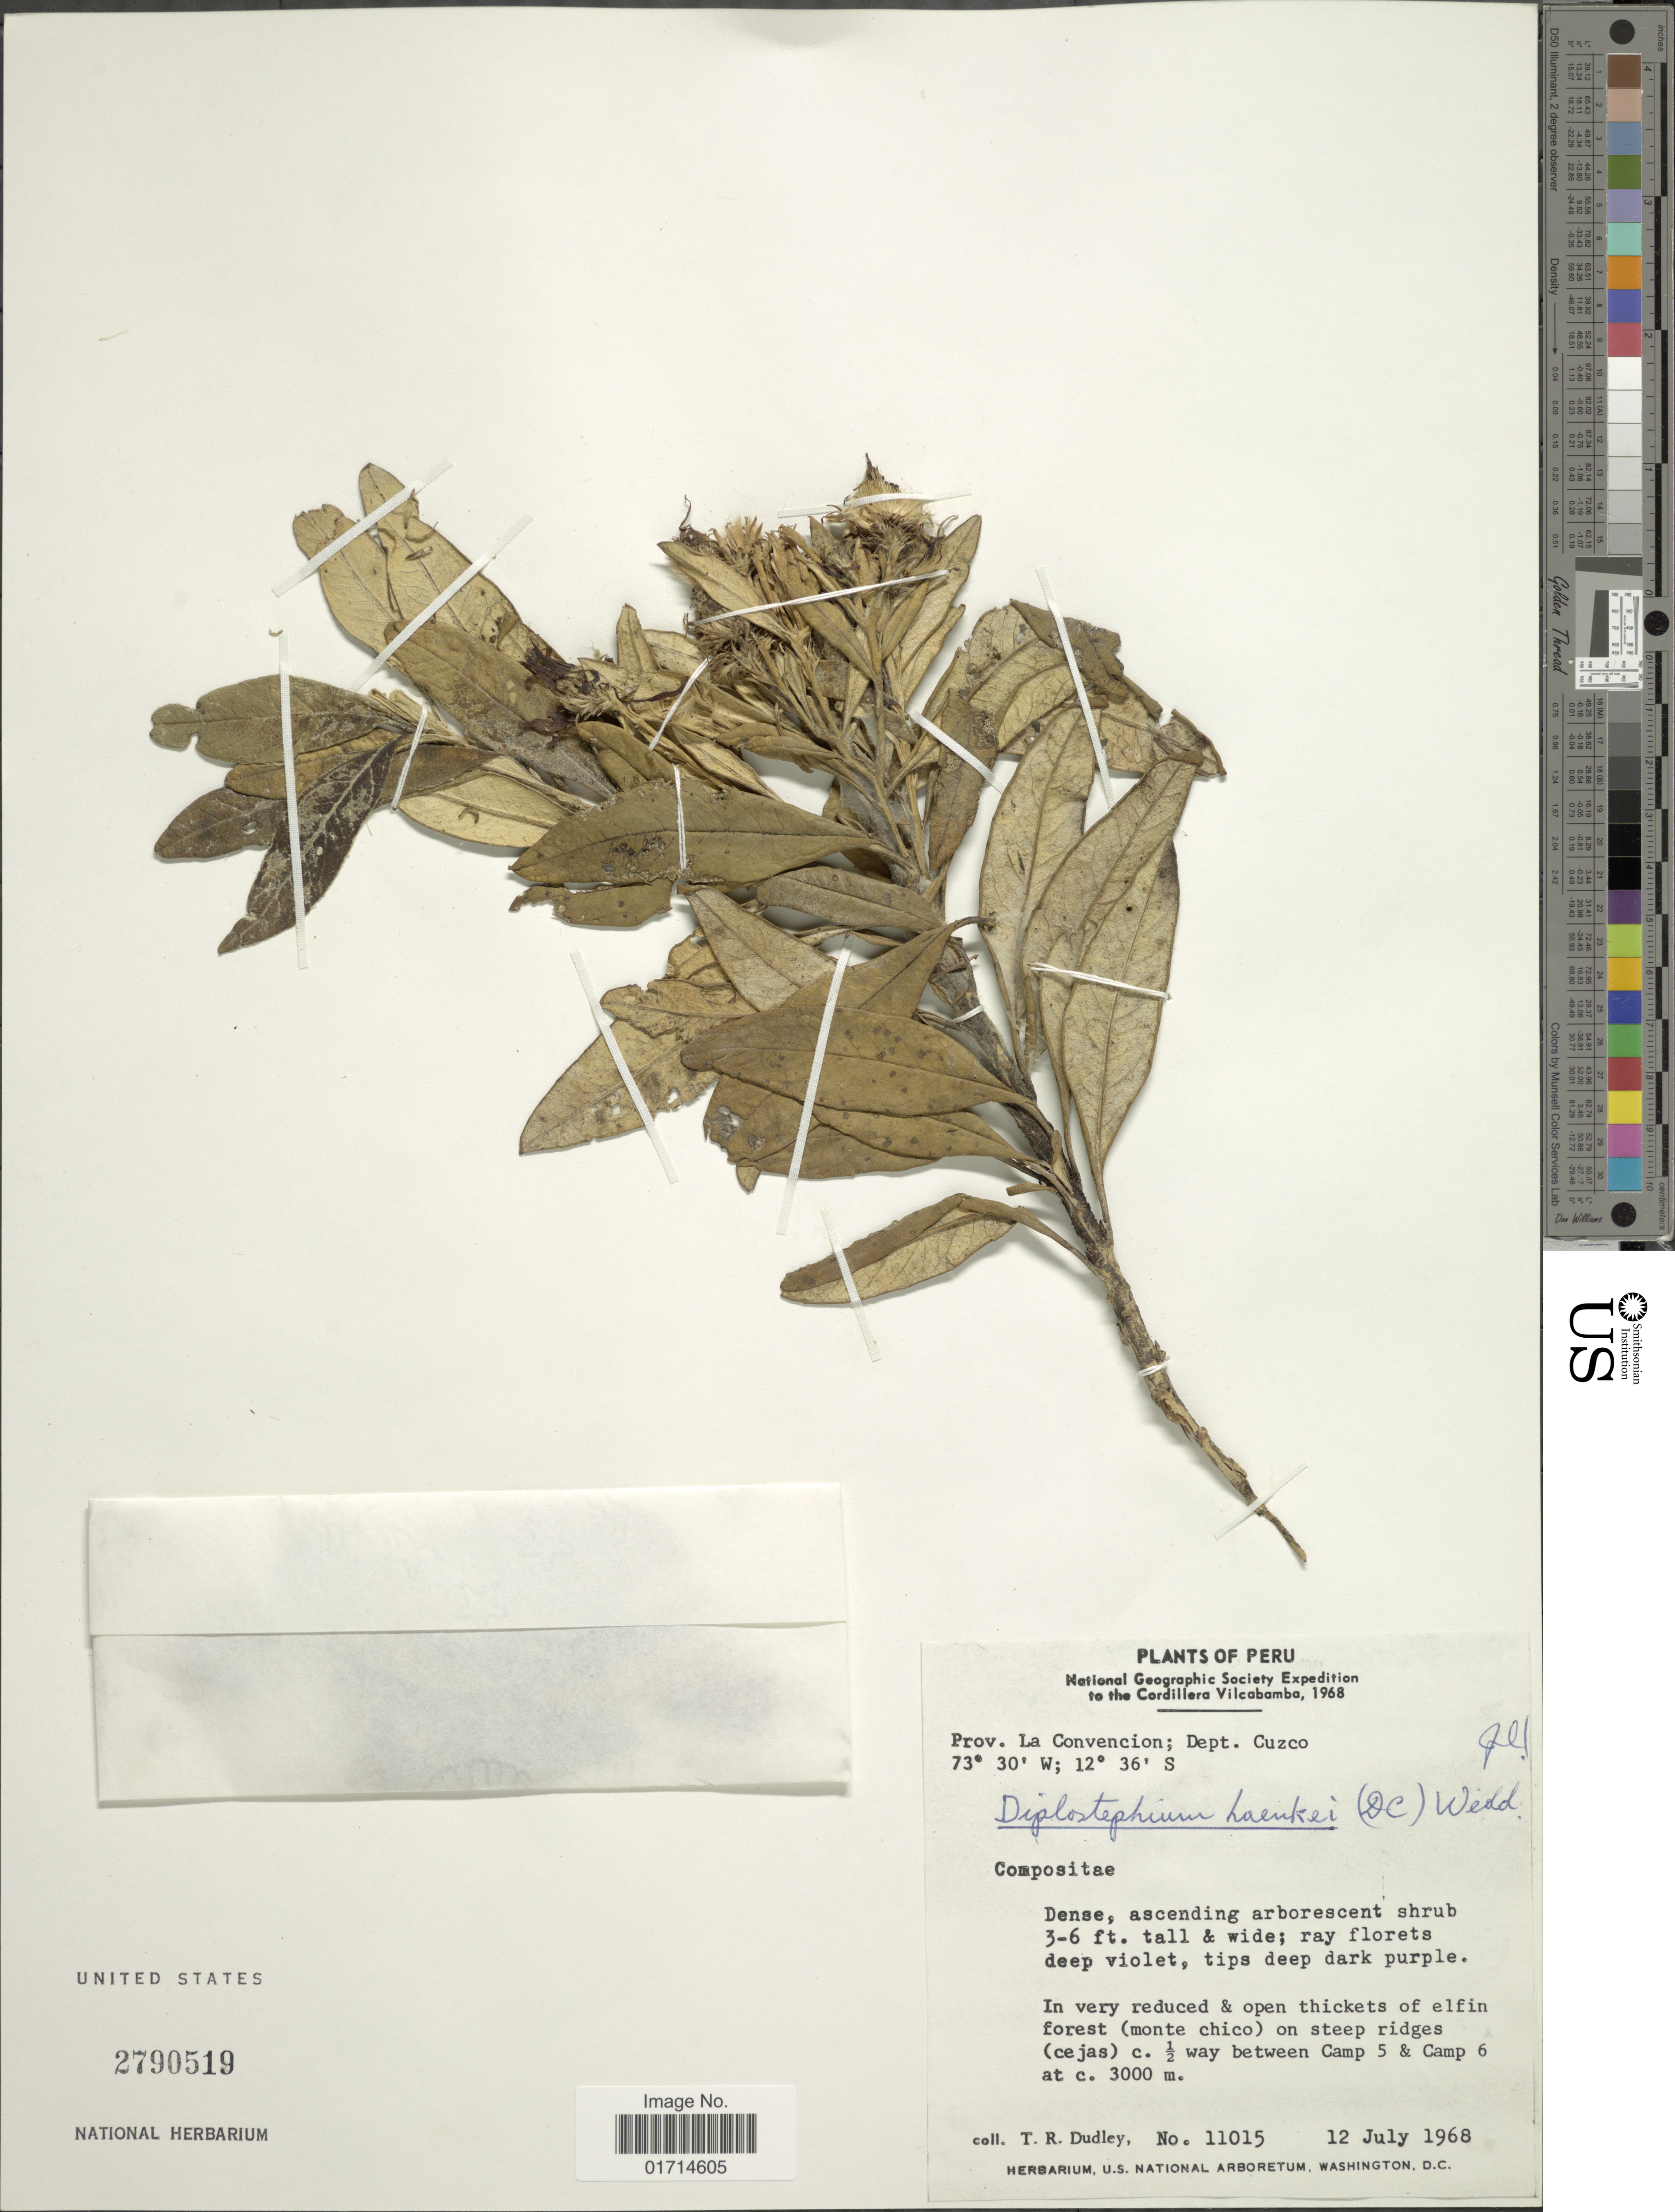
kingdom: Plantae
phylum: Tracheophyta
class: Magnoliopsida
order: Asterales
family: Asteraceae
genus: Diplostephium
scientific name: Diplostephium haenkei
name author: (DC.) Wedd.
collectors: T. R. Dudley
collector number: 11015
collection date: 1968-07-12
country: Peru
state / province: Cusco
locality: Prov. La Convencion, in very reduced & open thickets of elfin forest (monte chico) on steep ridges (cejas) c. 1/2 way between Camp 5 & Camp 6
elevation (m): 3000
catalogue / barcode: US 2790519